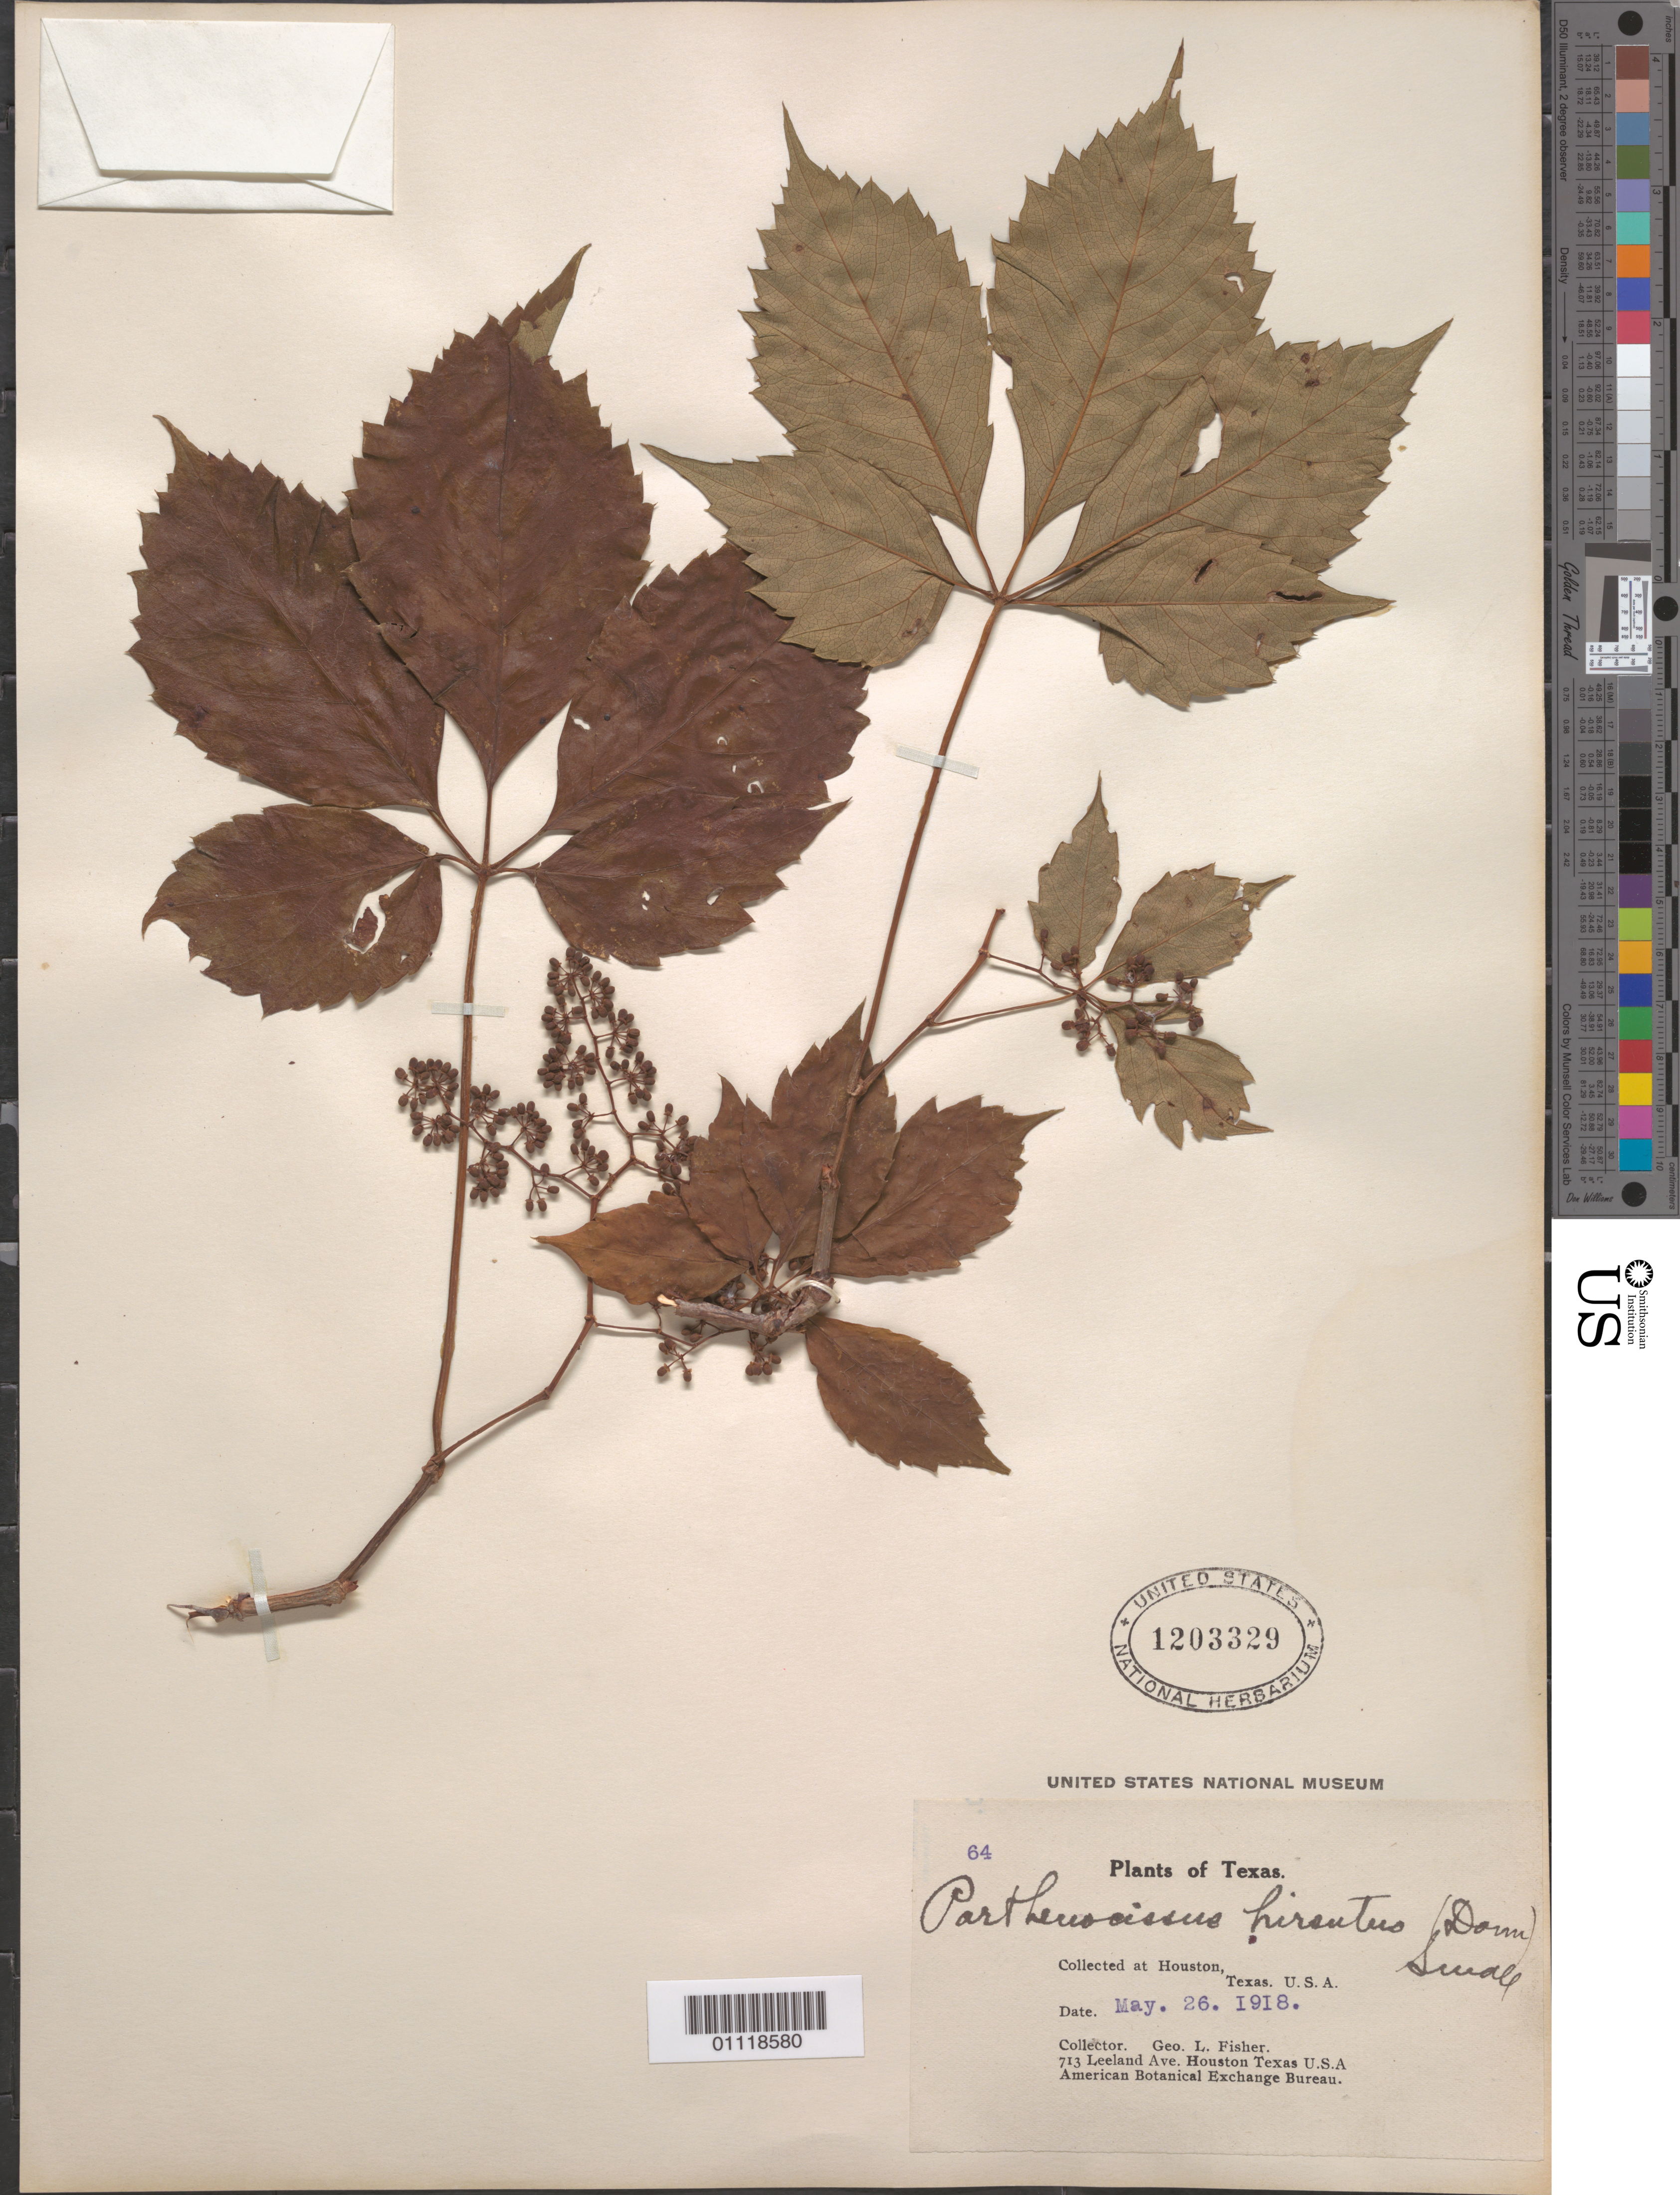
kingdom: Plantae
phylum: Tracheophyta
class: Magnoliopsida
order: Vitales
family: Vitaceae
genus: Parthenocissus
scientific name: Parthenocissus quinquefolia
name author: (L.) Planch.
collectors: G. L. Fisher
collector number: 64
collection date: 1918-05-26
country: United States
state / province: Texas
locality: Houston.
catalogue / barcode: US 1203329